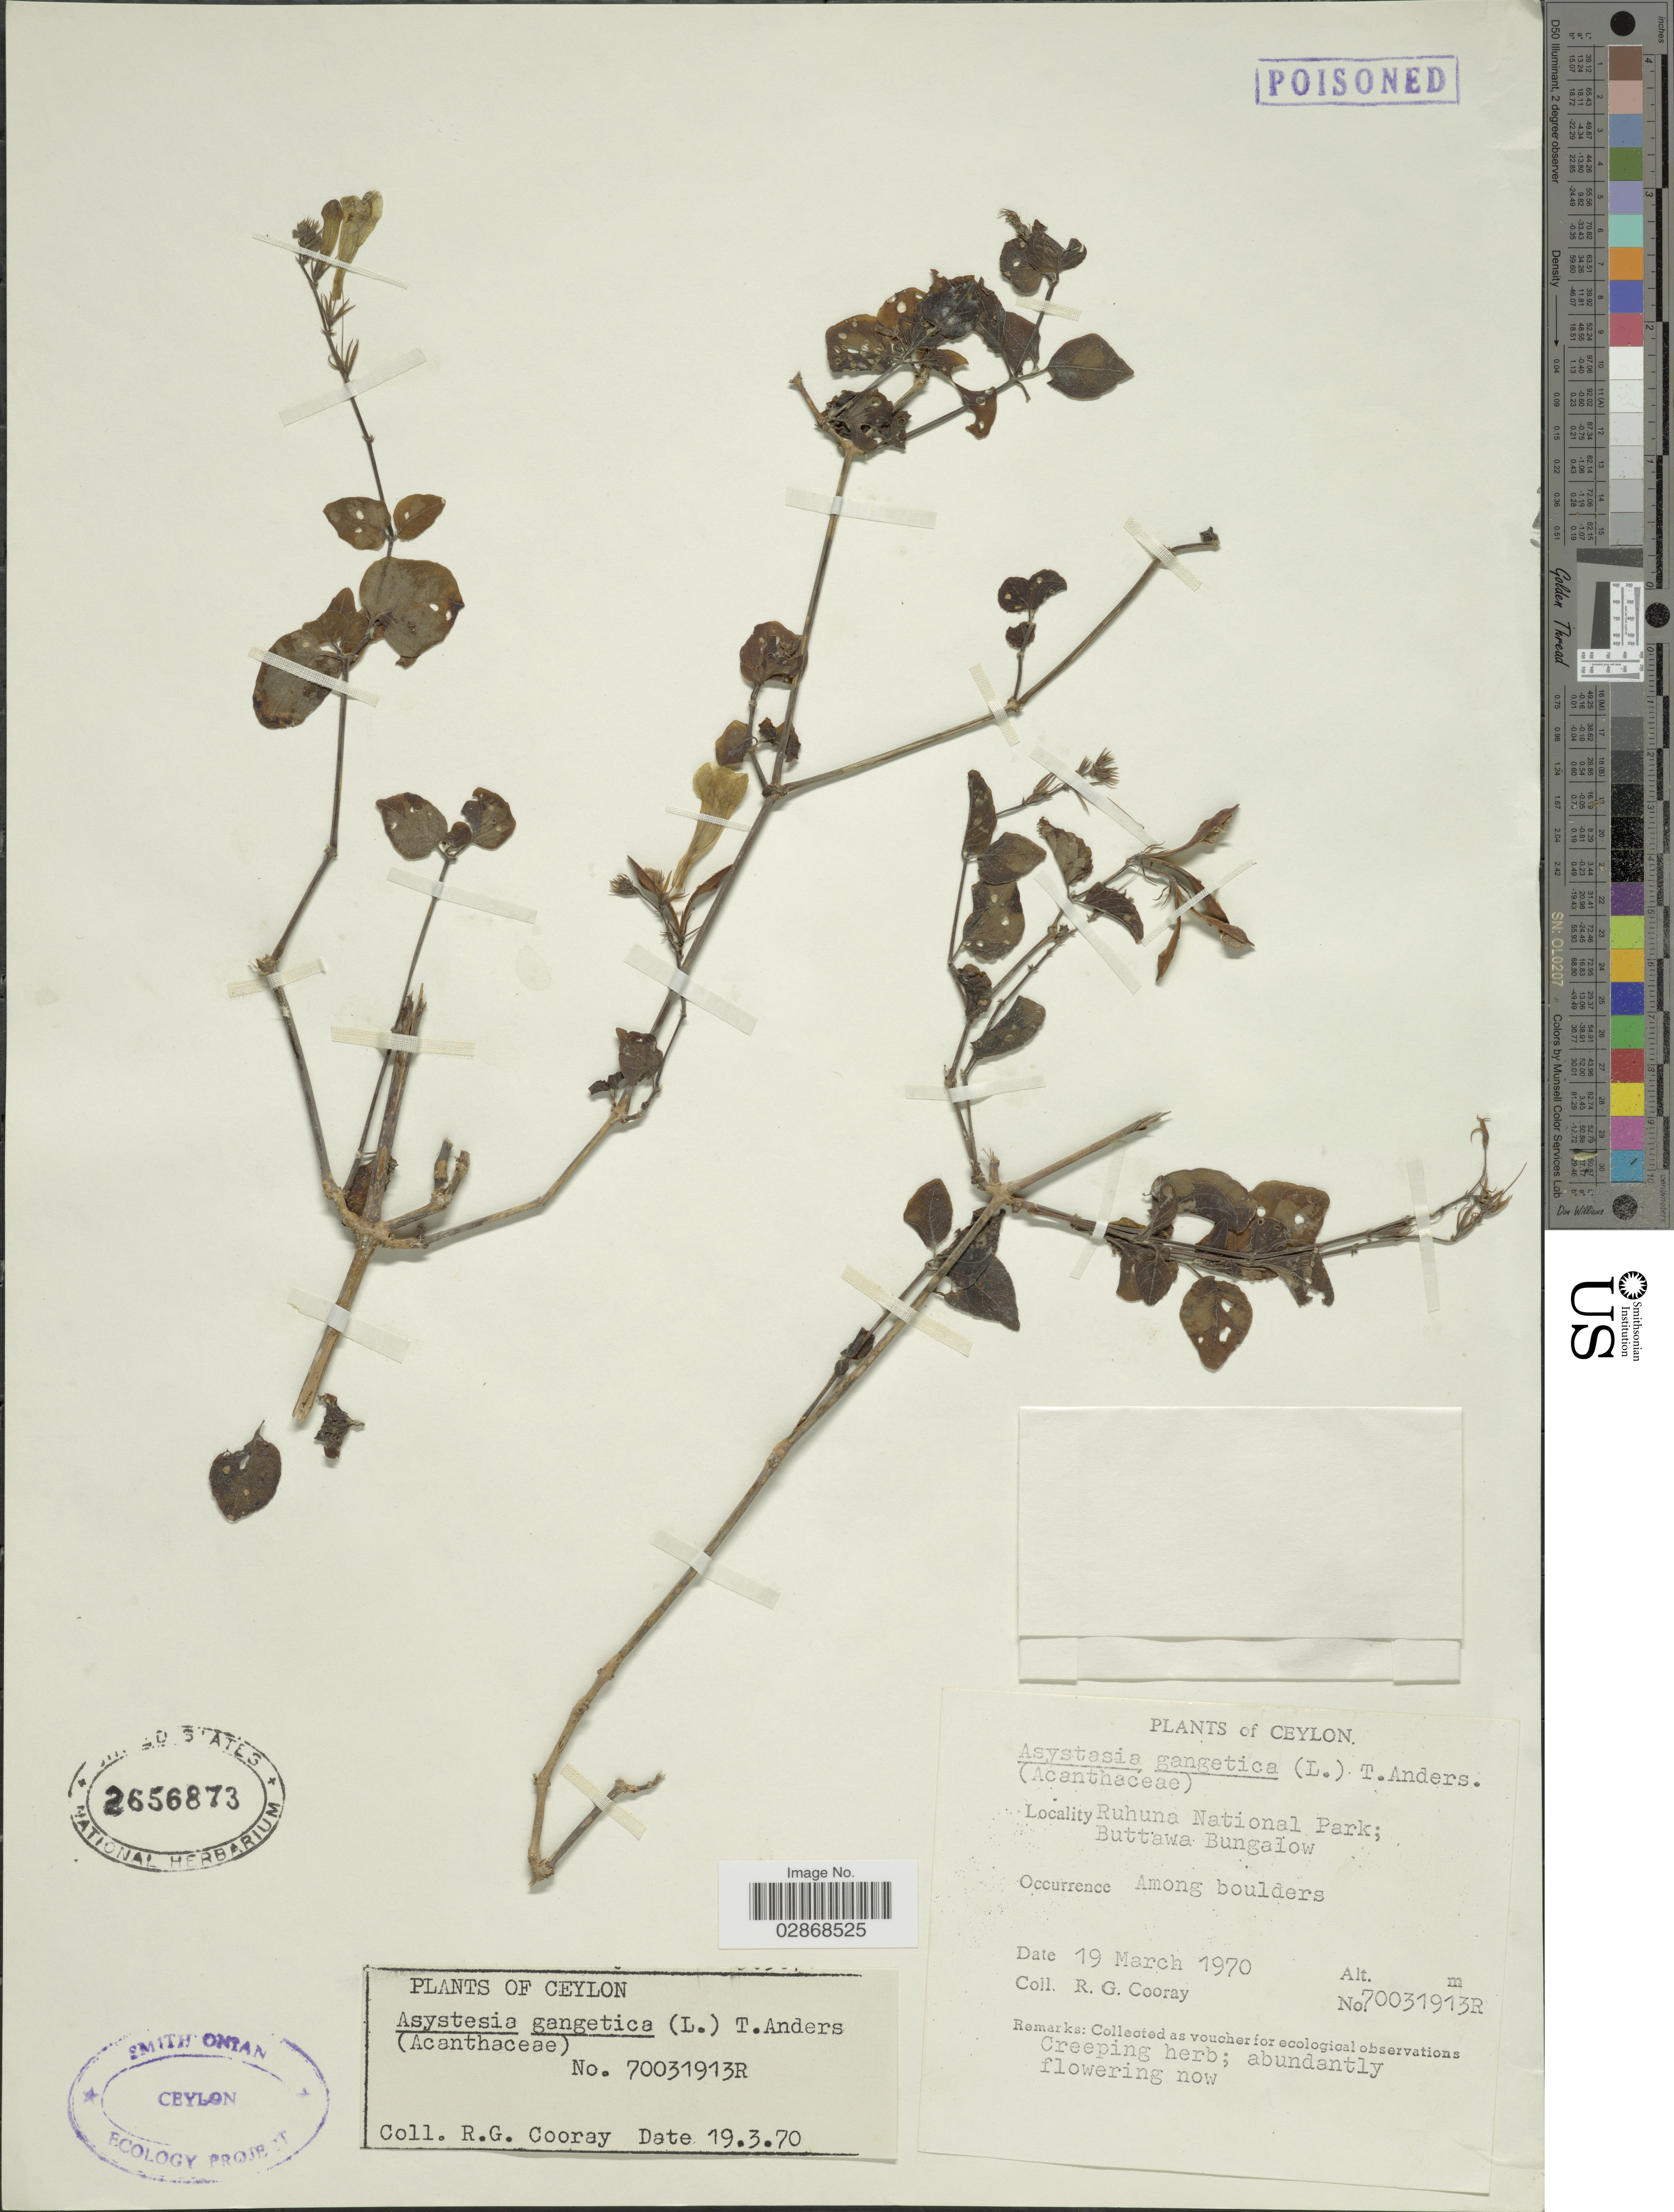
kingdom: Plantae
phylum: Tracheophyta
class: Magnoliopsida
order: Lamiales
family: Acanthaceae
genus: Asystasia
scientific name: Asystasia gangetica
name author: (L.) T. Anderson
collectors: R. Cooray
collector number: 700319113R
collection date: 1970-03-19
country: Sri Lanka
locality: Ceylon. Ruhuna National Park; Buttawa Bungalow.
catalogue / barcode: US 2656873